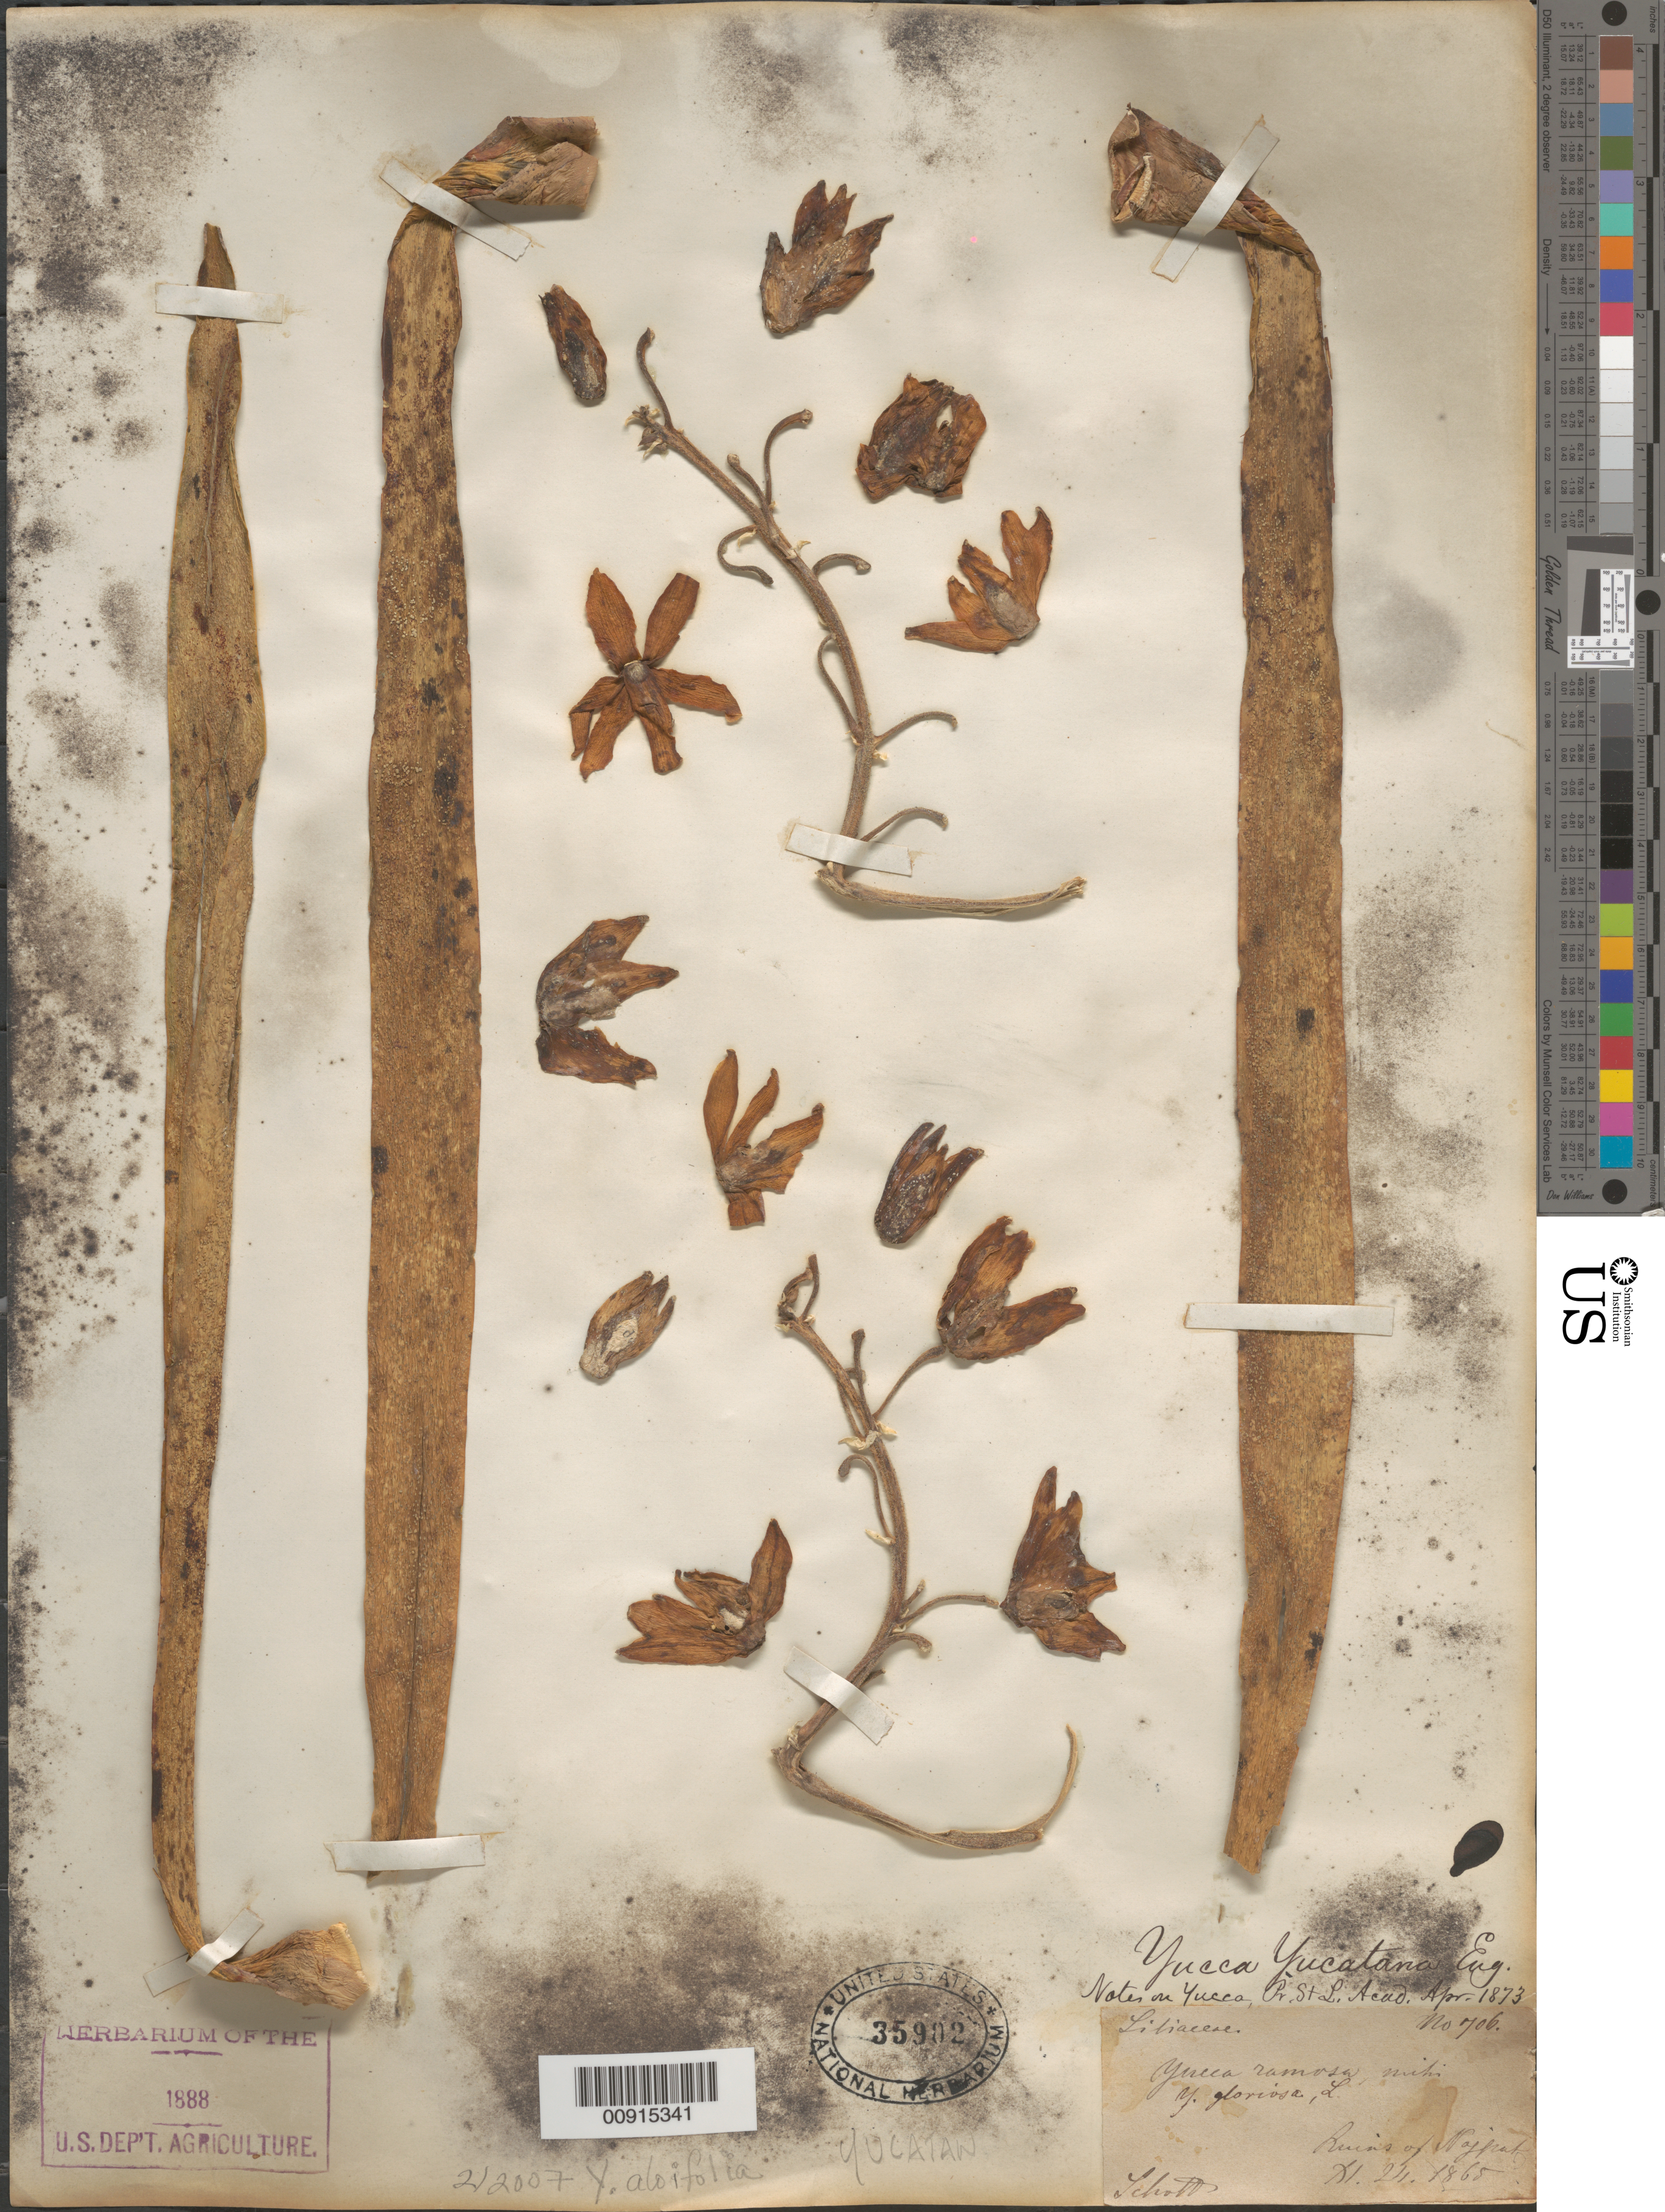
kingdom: Plantae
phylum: Tracheophyta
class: Liliopsida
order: Asparagales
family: Asparagaceae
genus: Yucca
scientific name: Yucca aloifolia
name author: L.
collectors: Schott, --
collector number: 706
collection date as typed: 24 Nov 1865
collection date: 1865-11-24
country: Mexico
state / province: Yucatán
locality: Ruins of Nojpat.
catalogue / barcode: US 35902